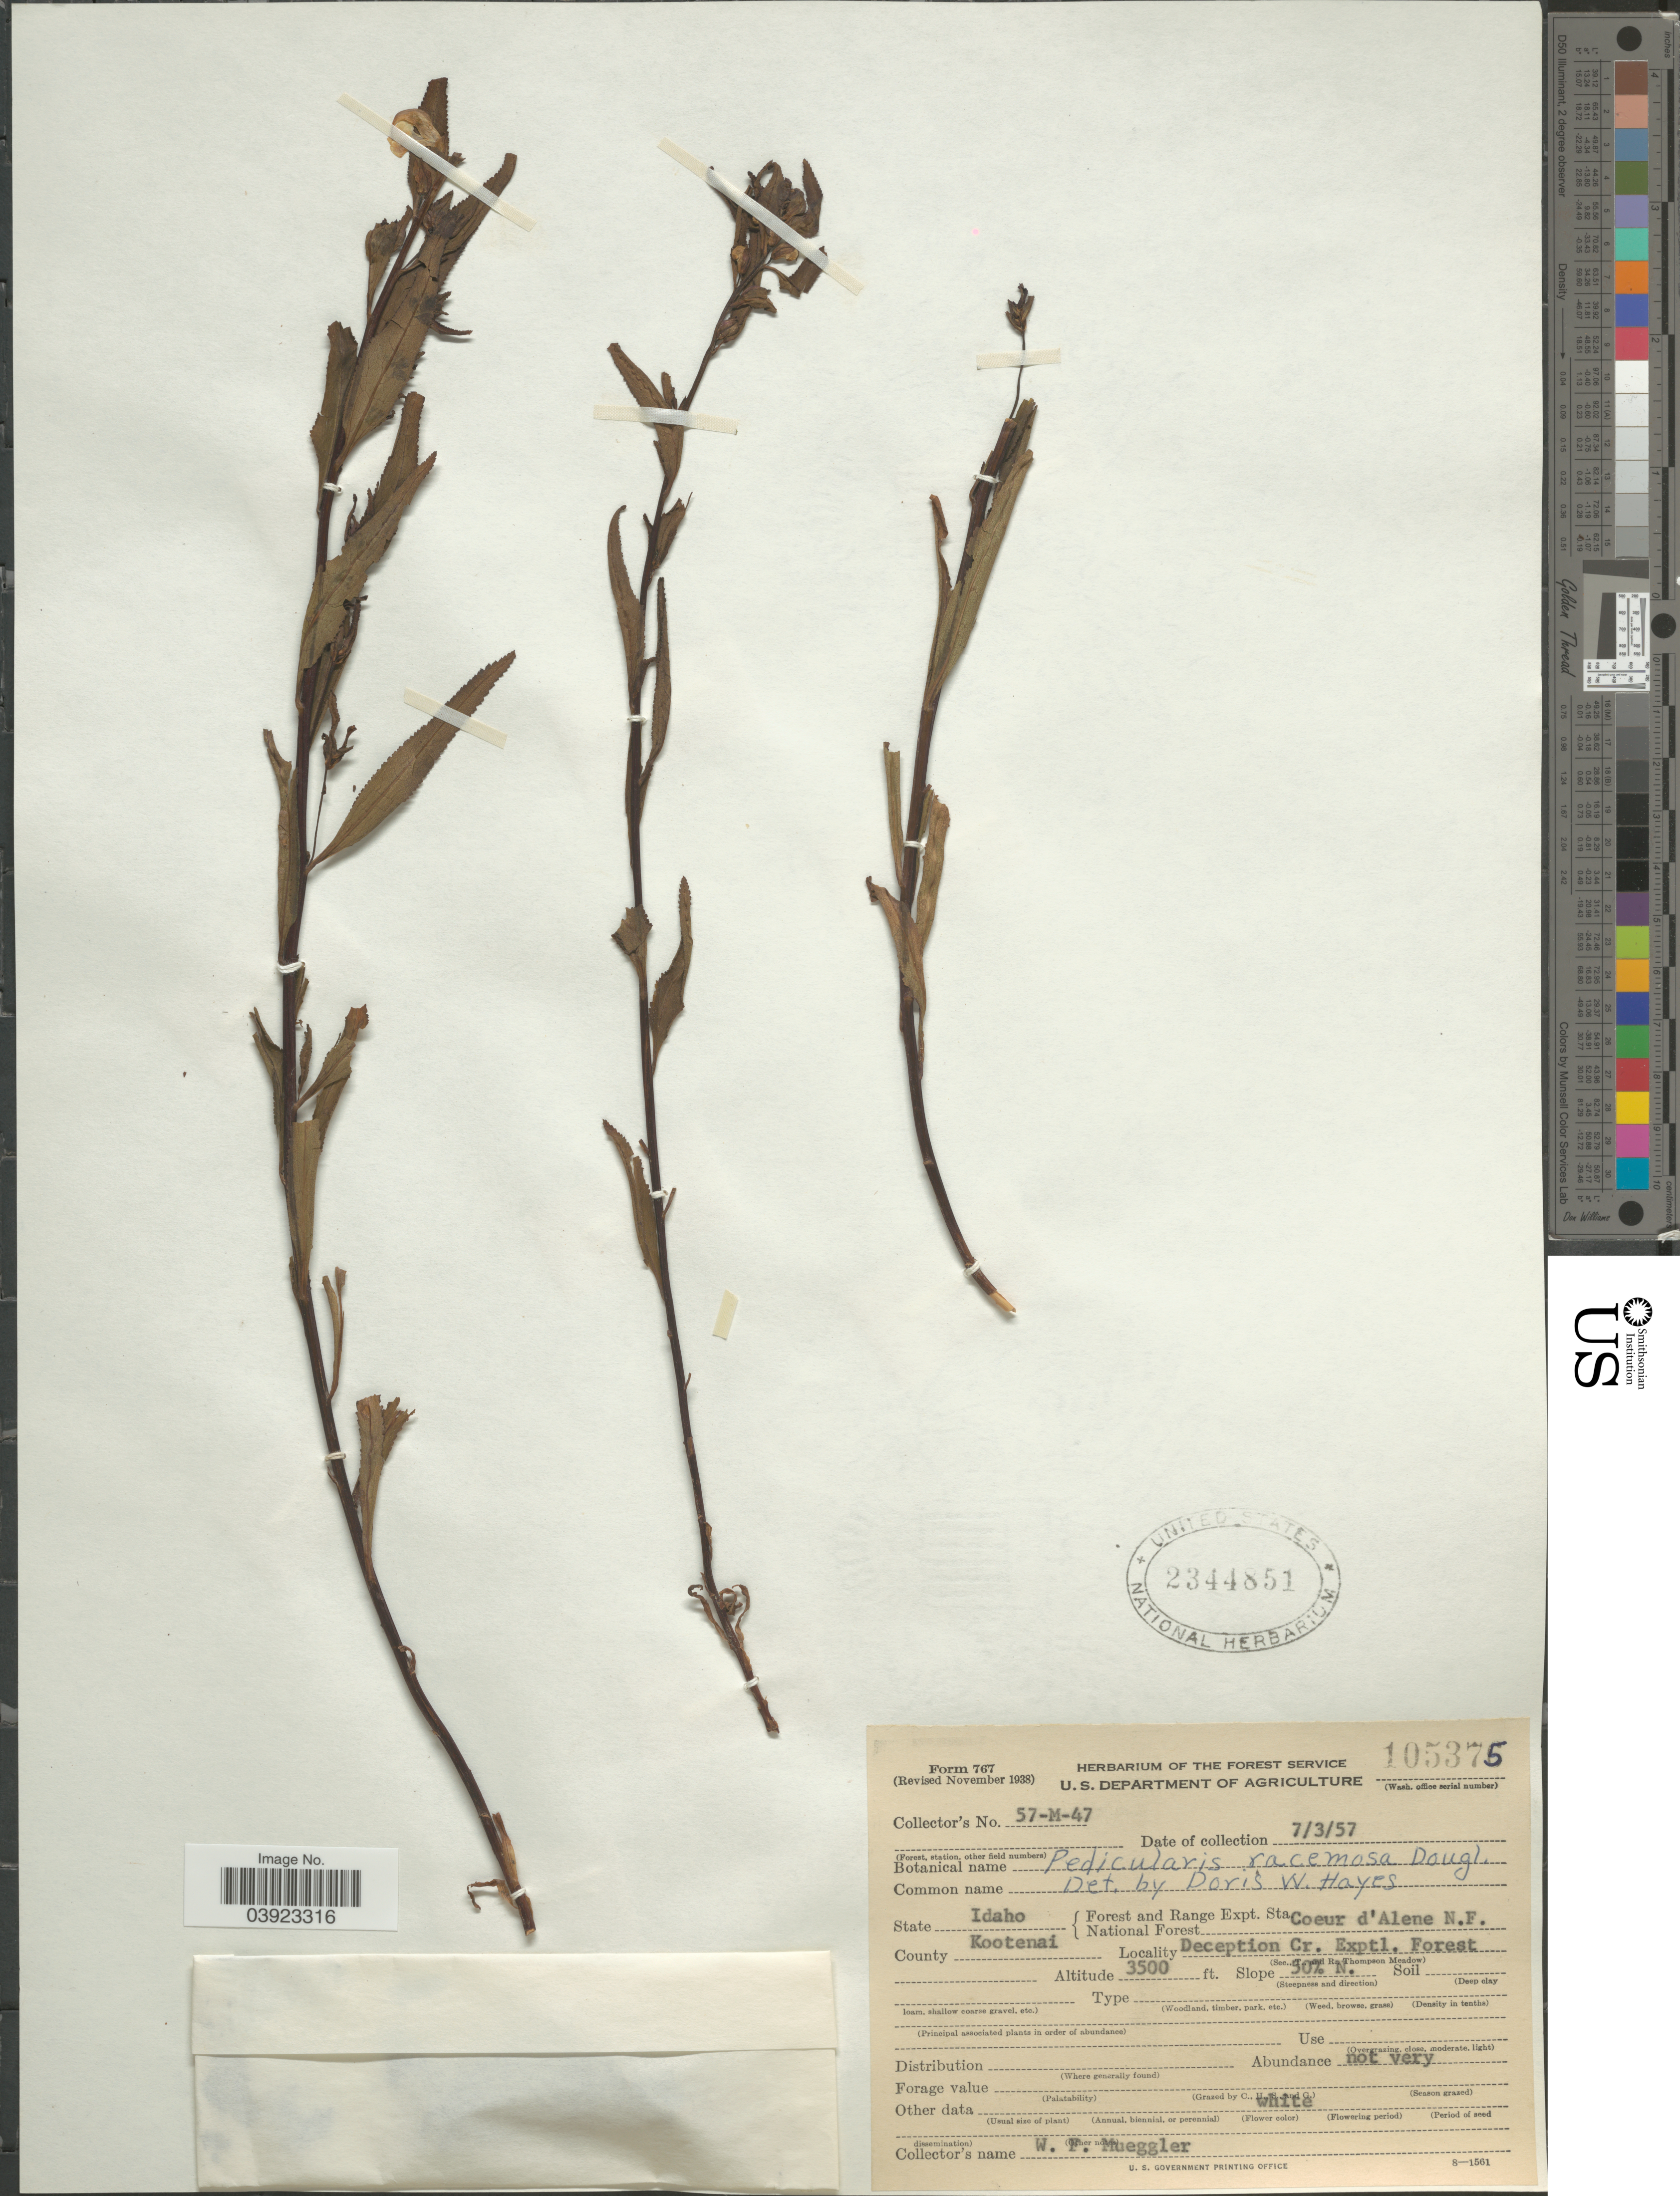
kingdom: Plantae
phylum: Tracheophyta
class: Magnoliopsida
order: Lamiales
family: Orobanchaceae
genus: Pedicularis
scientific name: Pedicularis racemosa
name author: Douglas ex Benth.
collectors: W. Mueggler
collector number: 57-M-47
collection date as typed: Transcribed d/m/y: 3/7/57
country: United States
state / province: Idaho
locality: Forest and Range Expt. Sta. National Forest Coeur d'Alene N.F. County Kootenai. Deception Cr. Exptl. Forest. Slope 50% N.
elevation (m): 1067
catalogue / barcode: US 2344851